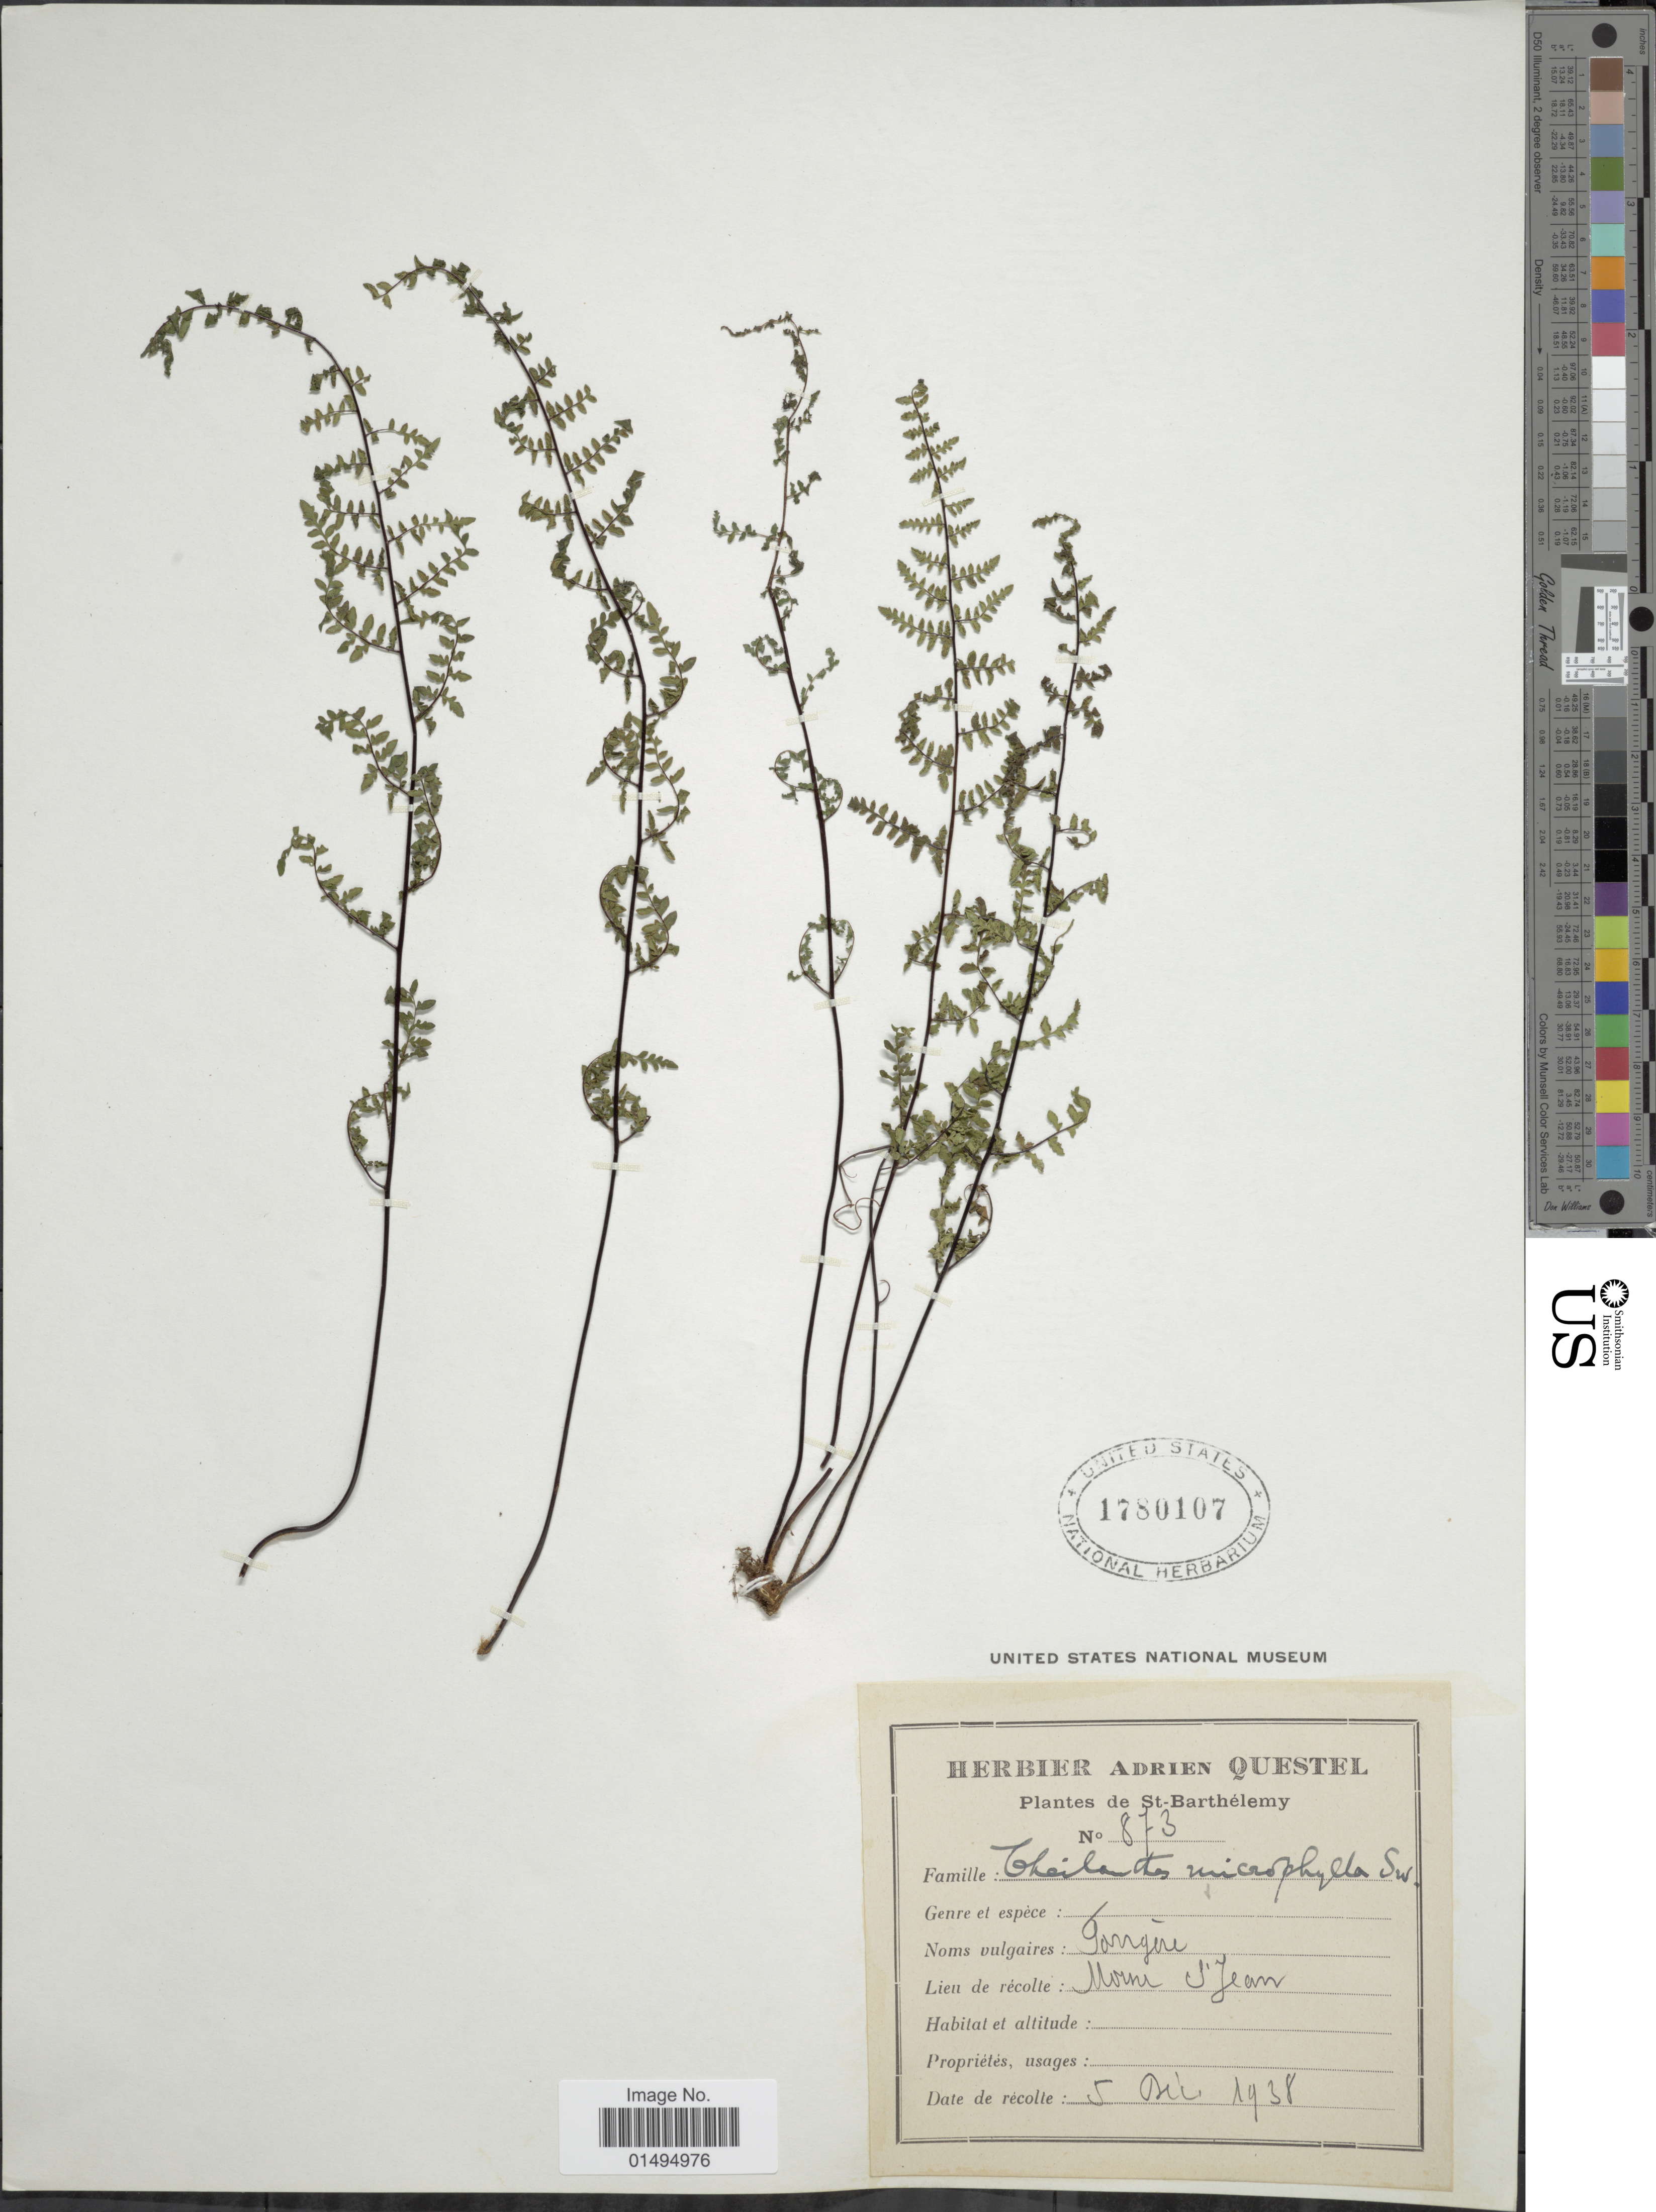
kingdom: Plantae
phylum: Tracheophyta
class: Polypodiopsida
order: Polypodiales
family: Pteridaceae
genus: Myriopteris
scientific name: Myriopteris microphylla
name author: (Sw.) Grusz & Windham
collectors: ex herb. A. Questal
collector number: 873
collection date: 1938-12-05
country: Saint Barthélemy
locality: St-Barthélemy, Morne St. Jean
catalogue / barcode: US 1780107